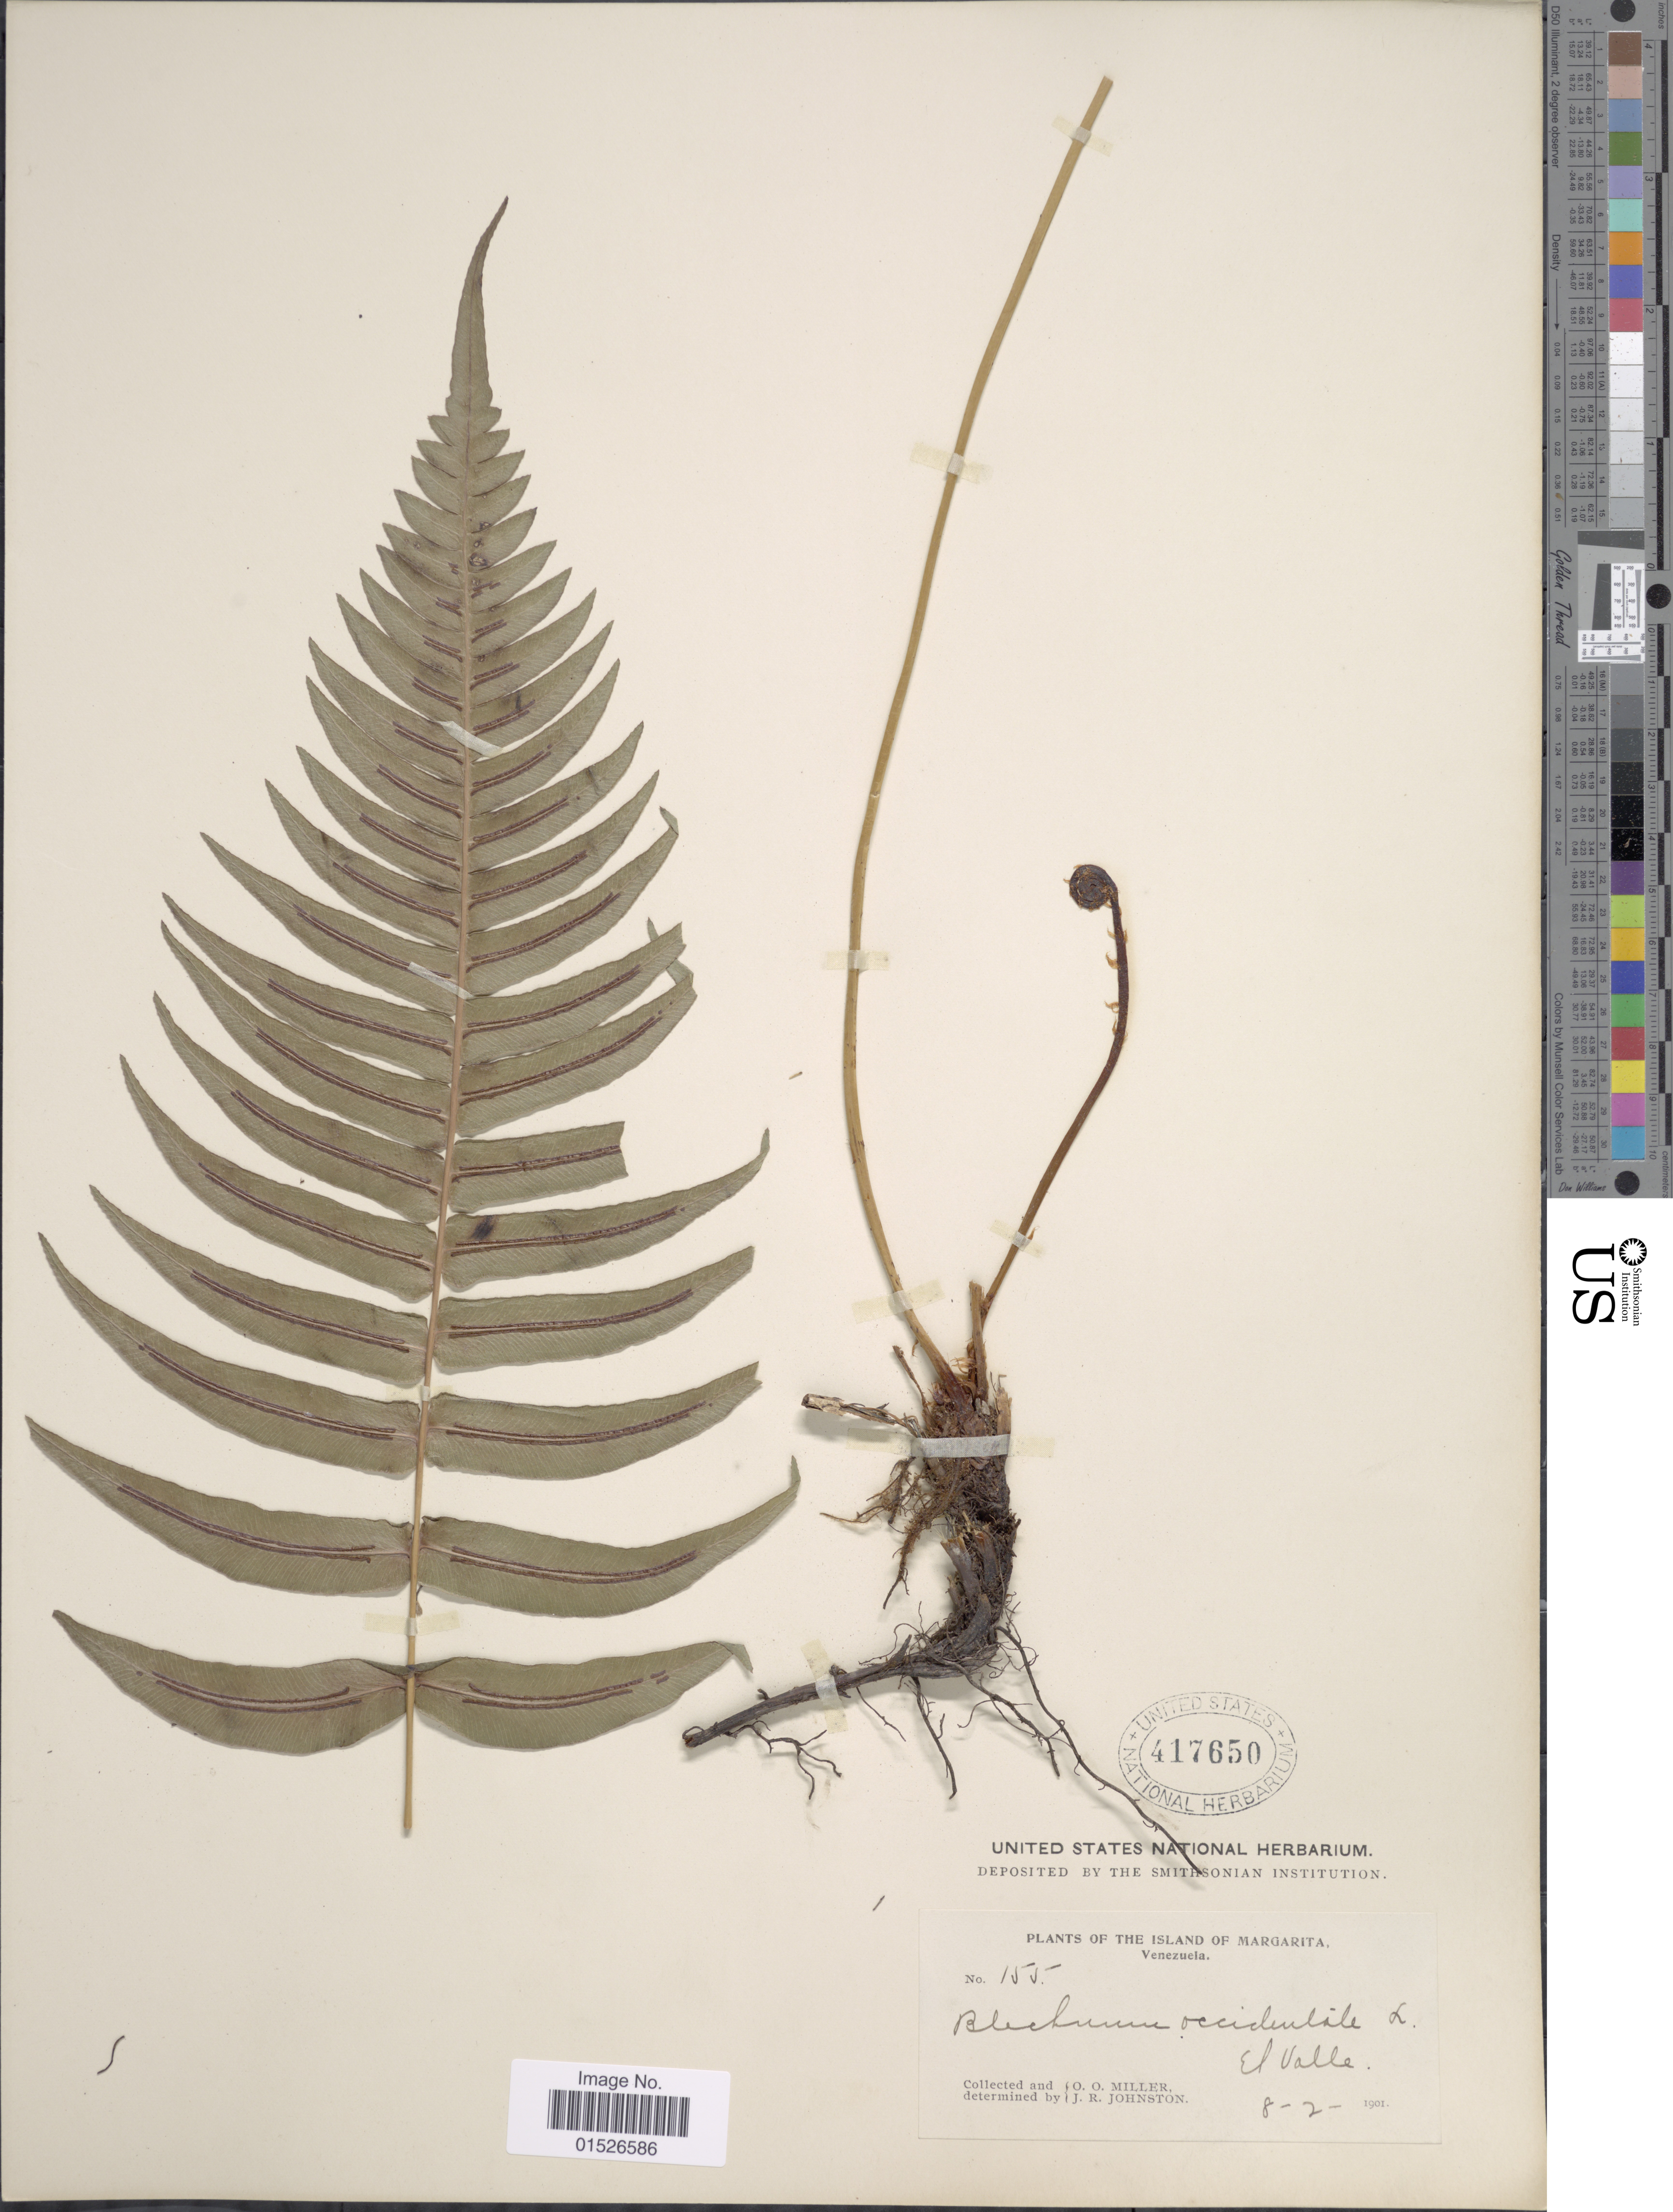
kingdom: Plantae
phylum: Tracheophyta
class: Polypodiopsida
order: Polypodiales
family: Blechnaceae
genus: Blechnum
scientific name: Blechnum occidentale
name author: L.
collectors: O. O. Miller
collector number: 155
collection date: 1901-02-08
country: Venezuela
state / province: Nueva Esparta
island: Margarita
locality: Island of Margarita, Venezuela. El Valle.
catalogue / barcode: US 417650